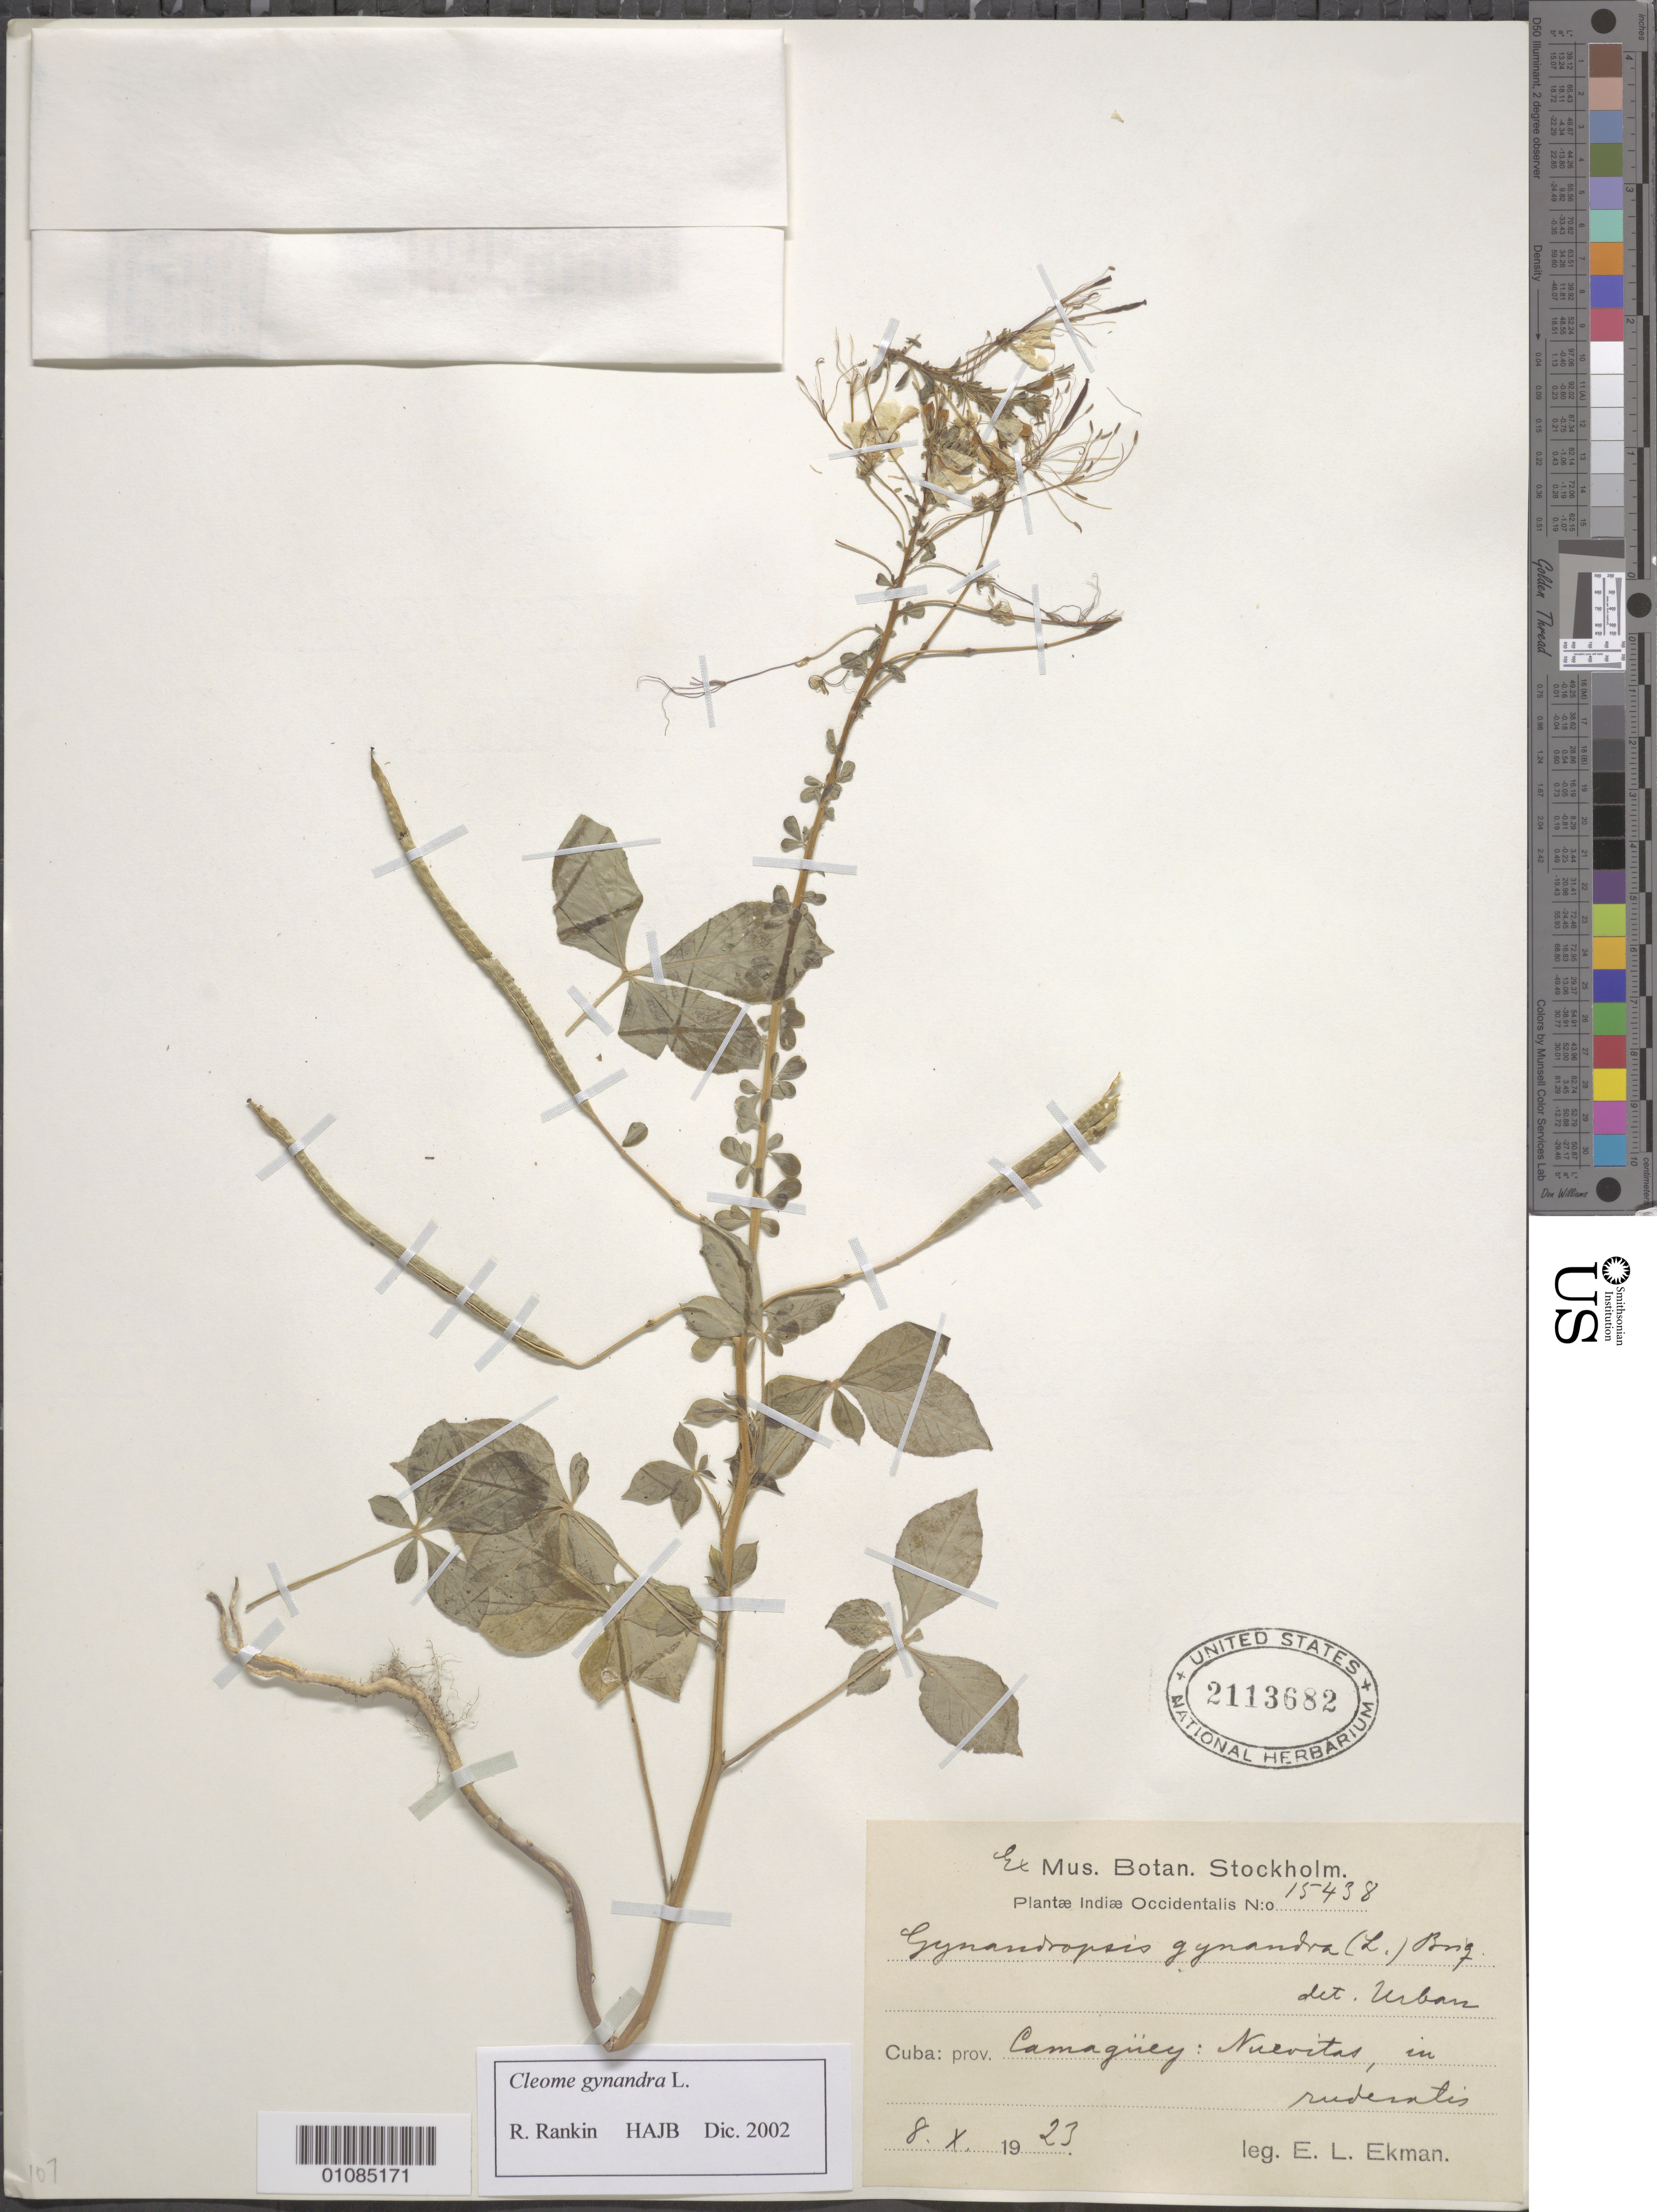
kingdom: Plantae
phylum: Tracheophyta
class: Magnoliopsida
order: Brassicales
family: Cleomaceae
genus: Gynandropsis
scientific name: Gynandropsis gynandra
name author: (L.) Briq.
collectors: E. L. Ekman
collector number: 15438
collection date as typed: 08 Apr 1923 or 04 Aug 1923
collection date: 1923-04-08 or 1923-08-04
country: Cuba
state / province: Camagüey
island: Cuba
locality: Nuevitas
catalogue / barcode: US 2113682